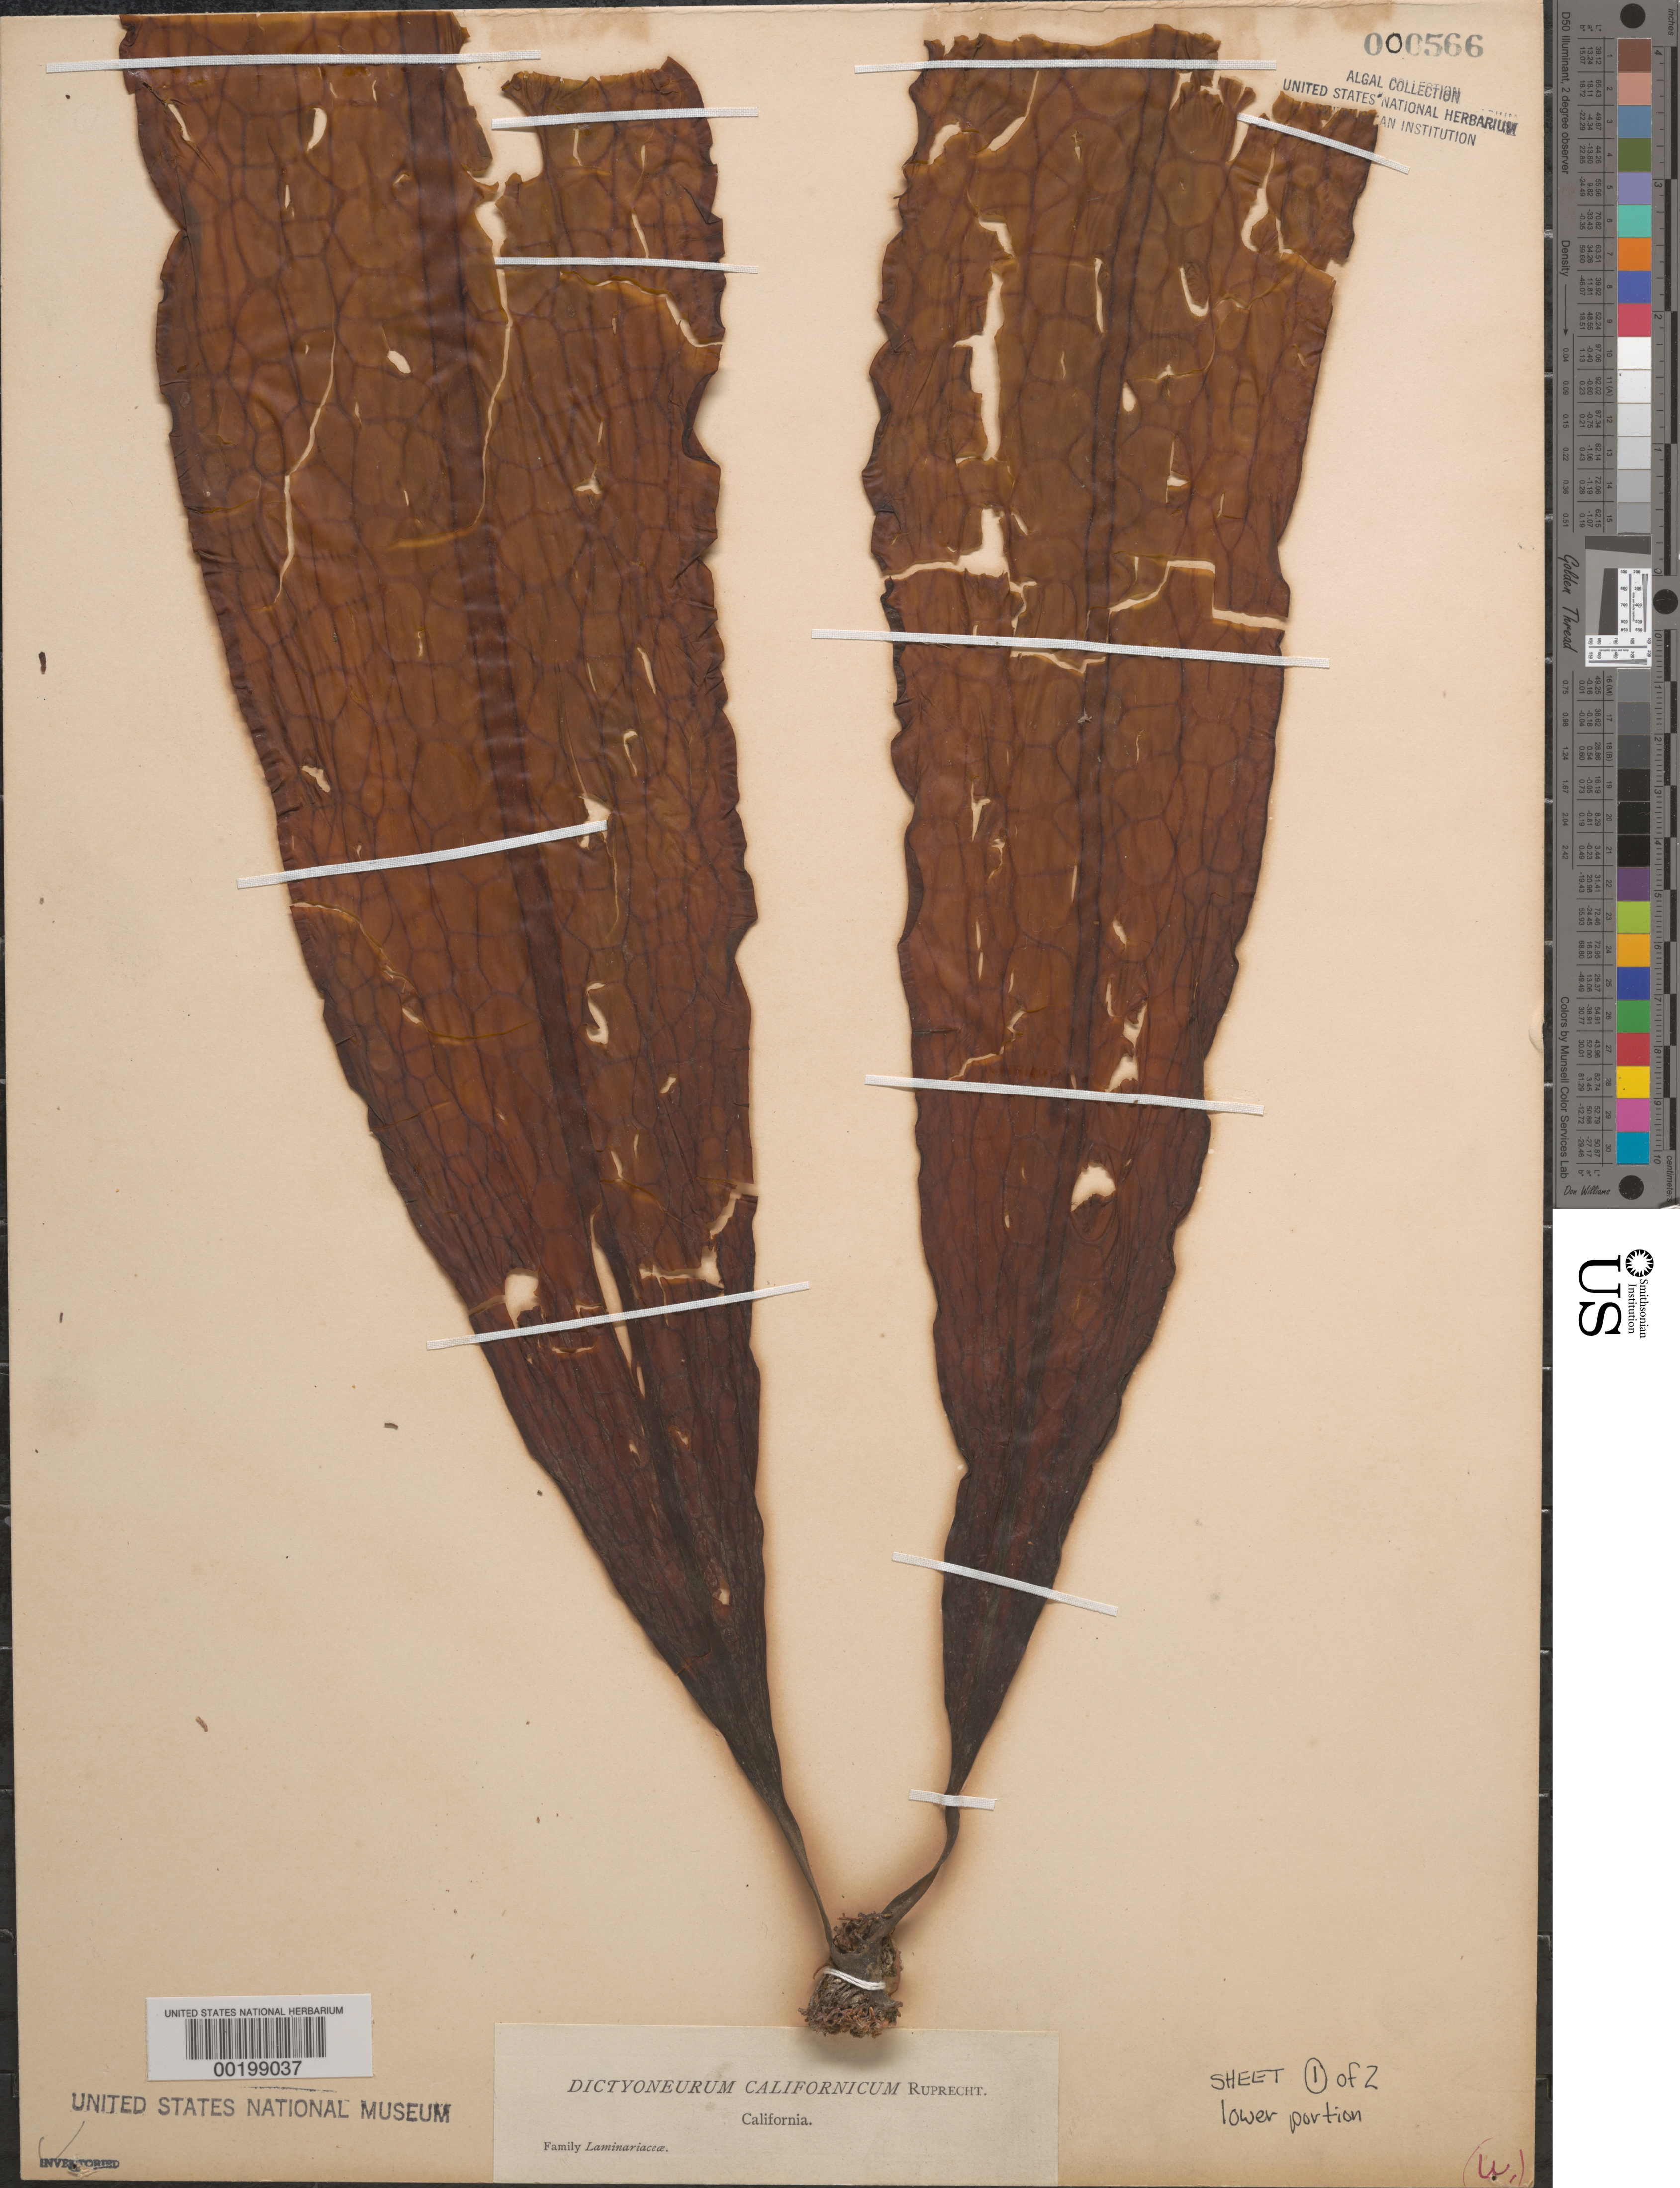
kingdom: Chromista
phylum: Ochrophyta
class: Phaeophyceae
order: Laminariales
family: Costariaceae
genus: Dictyoneurum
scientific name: Dictyoneurum californicum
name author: Rupr.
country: United States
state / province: California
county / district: San Diego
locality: False Bay, San Diego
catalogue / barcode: US 566